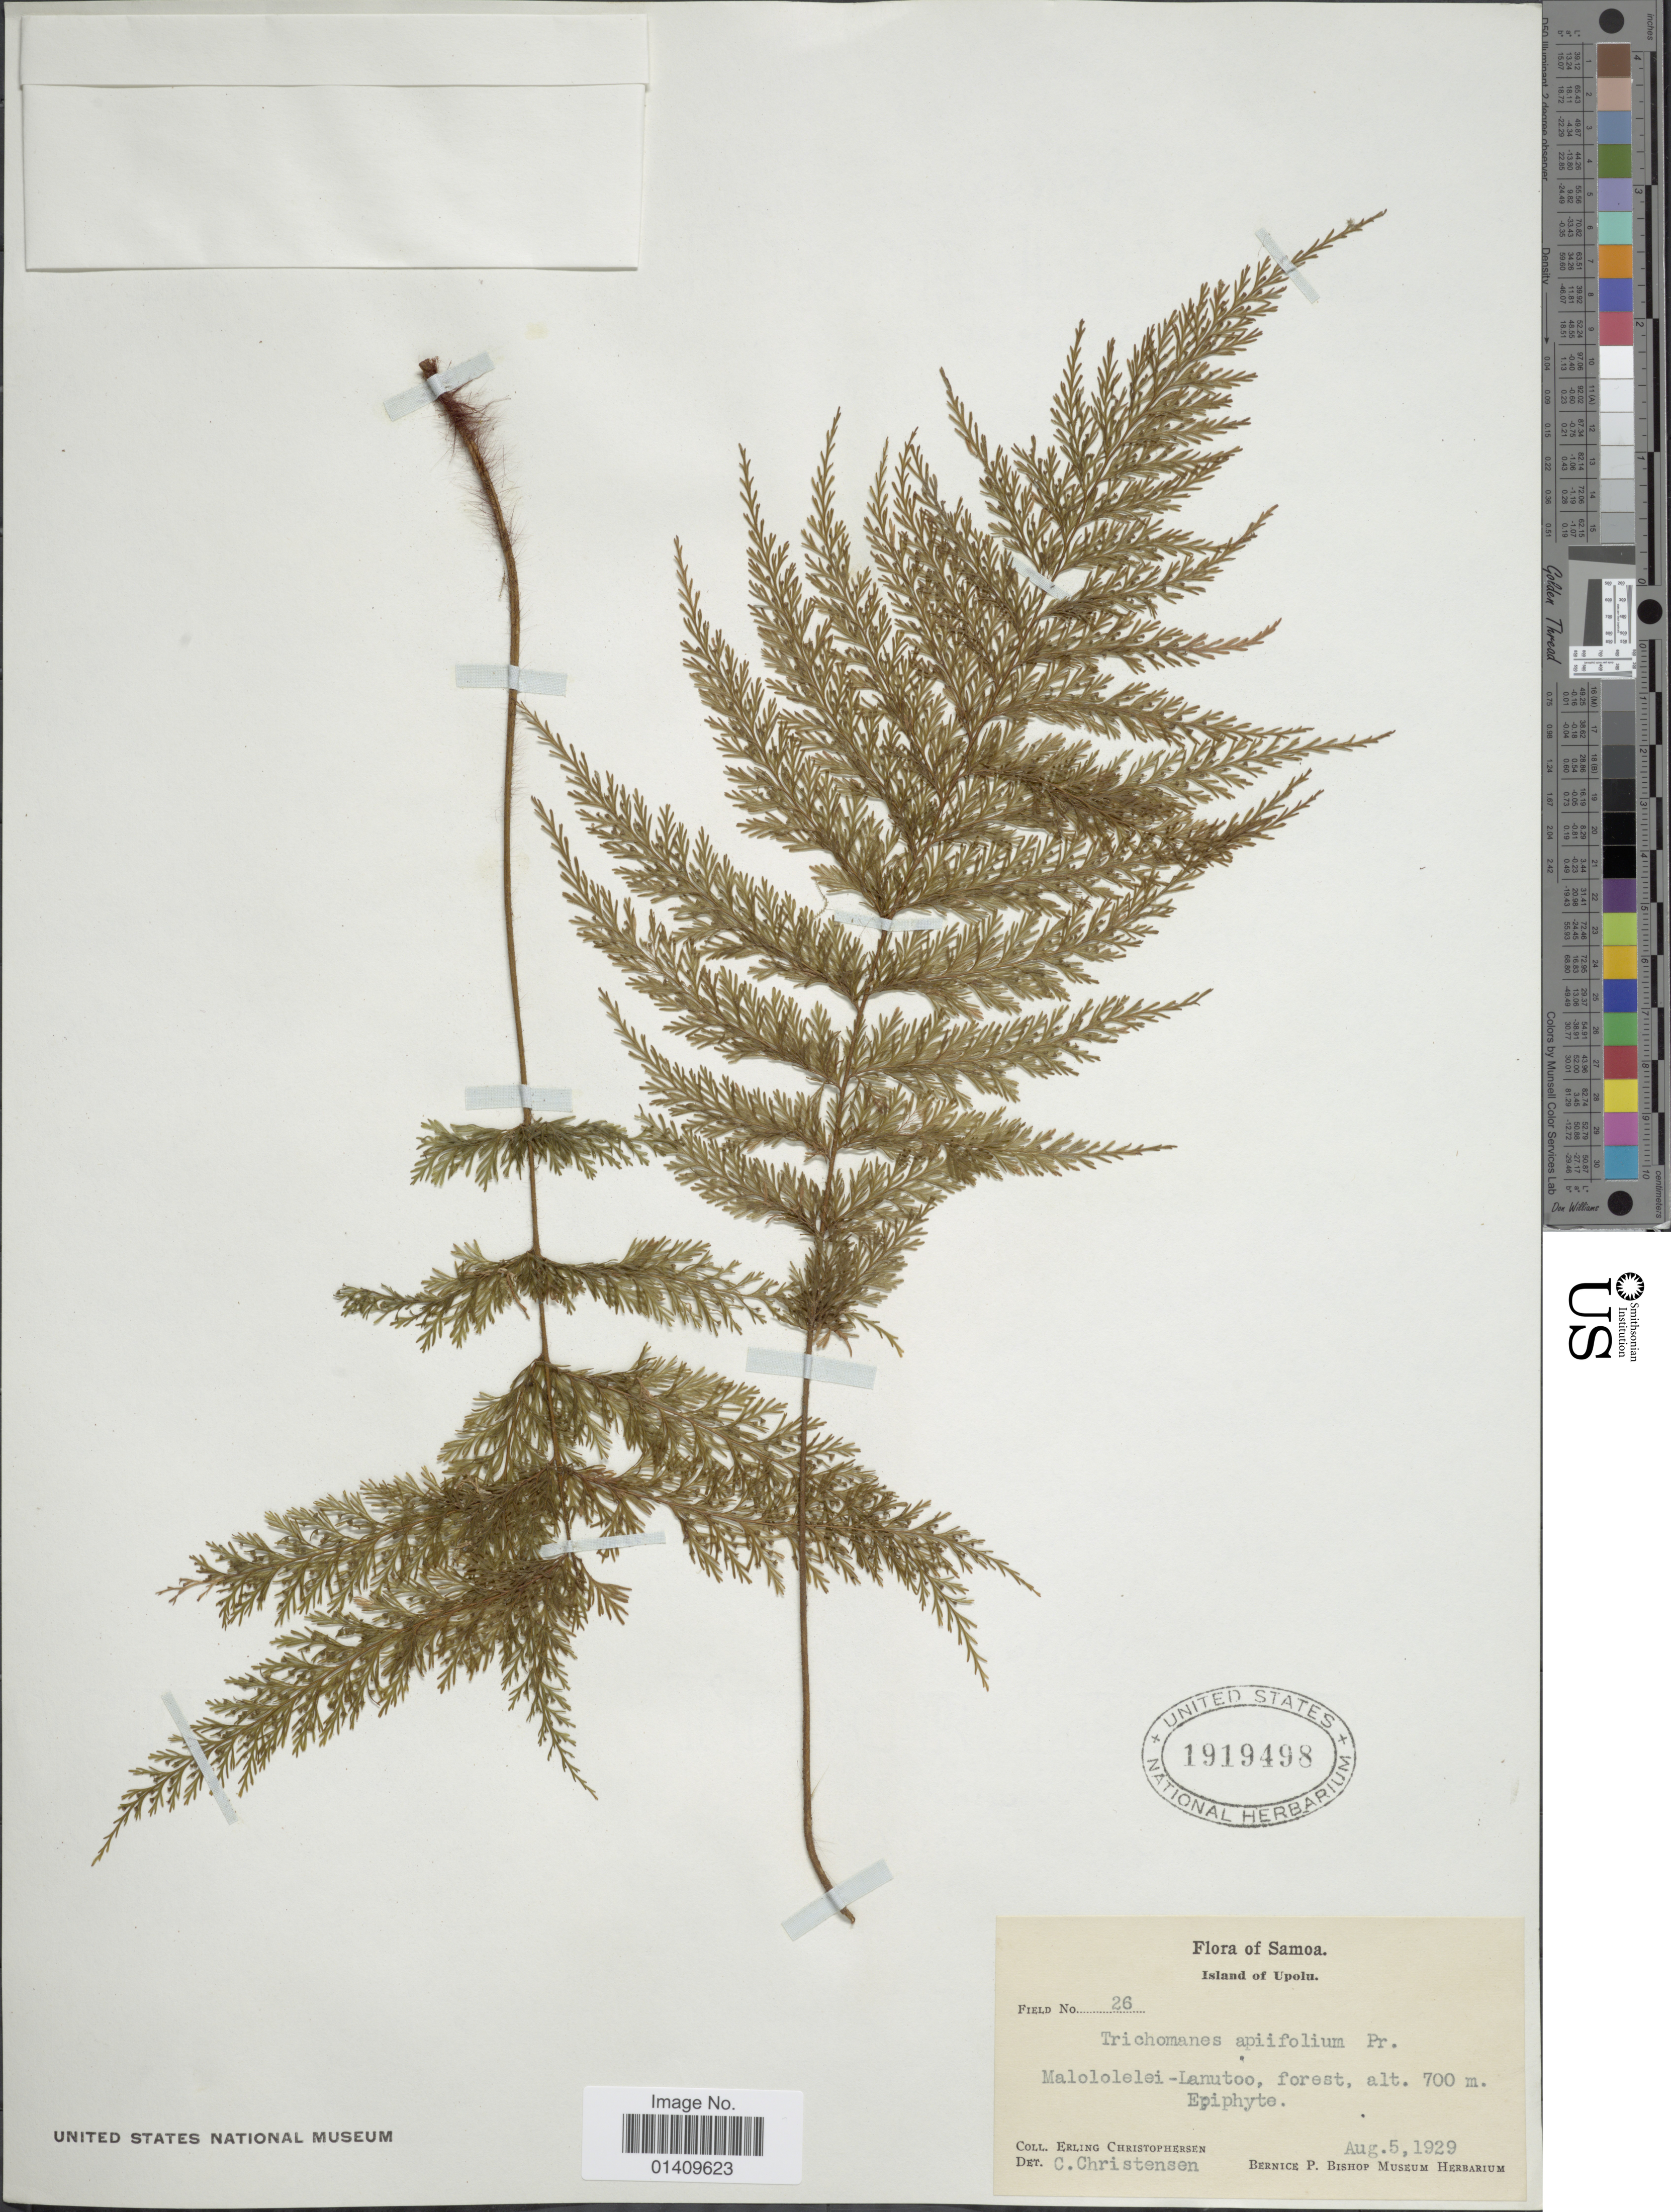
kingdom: Plantae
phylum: Tracheophyta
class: Polypodiopsida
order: Hymenophyllales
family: Hymenophyllaceae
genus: Callistopteris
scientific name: Callistopteris apiifolia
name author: (C. Presl) Copel.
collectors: E. Christophersen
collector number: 26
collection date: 1929-08-05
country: Samoa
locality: Samoa island of Upolu Malololelei Lanutoo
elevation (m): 700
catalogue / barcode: US 1919498